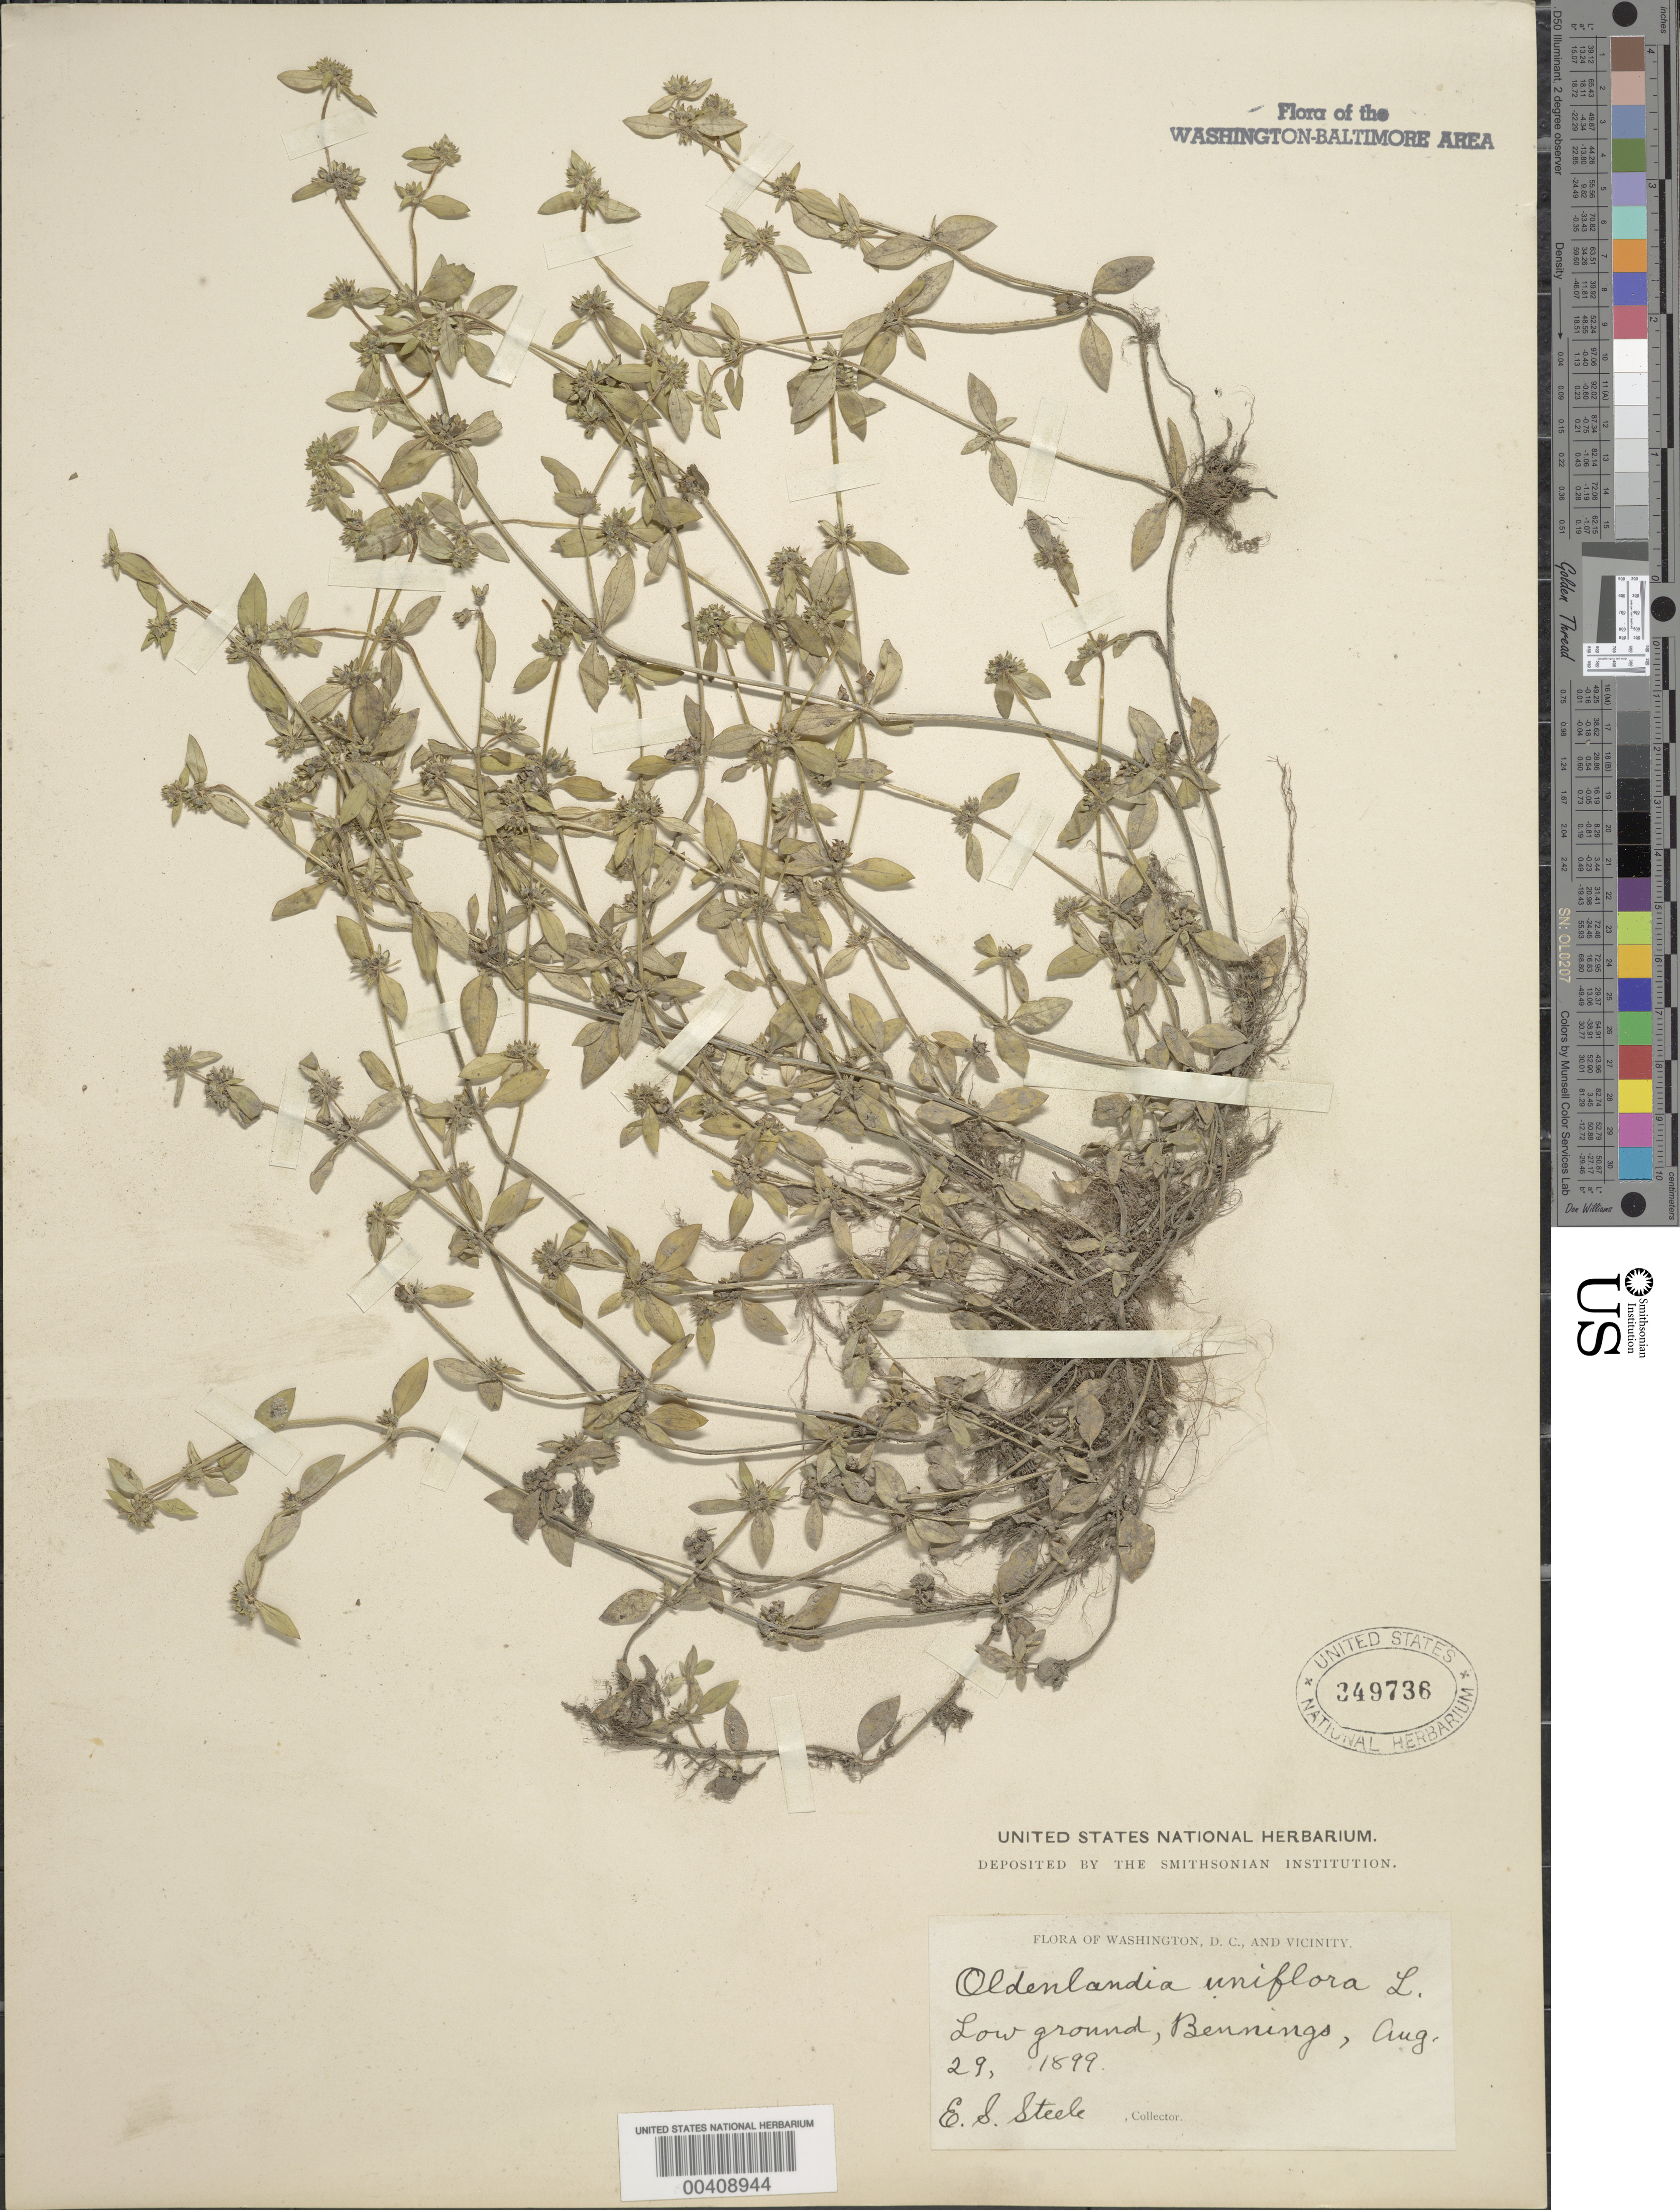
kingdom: Plantae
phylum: Tracheophyta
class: Magnoliopsida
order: Gentianales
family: Rubiaceae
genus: Oldenlandia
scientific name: Oldenlandia uniflora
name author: L.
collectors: E. Steele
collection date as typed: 29 Aug 1899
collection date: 1899-08-29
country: United States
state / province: District of Columbia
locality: Bennings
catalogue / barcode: US 349736